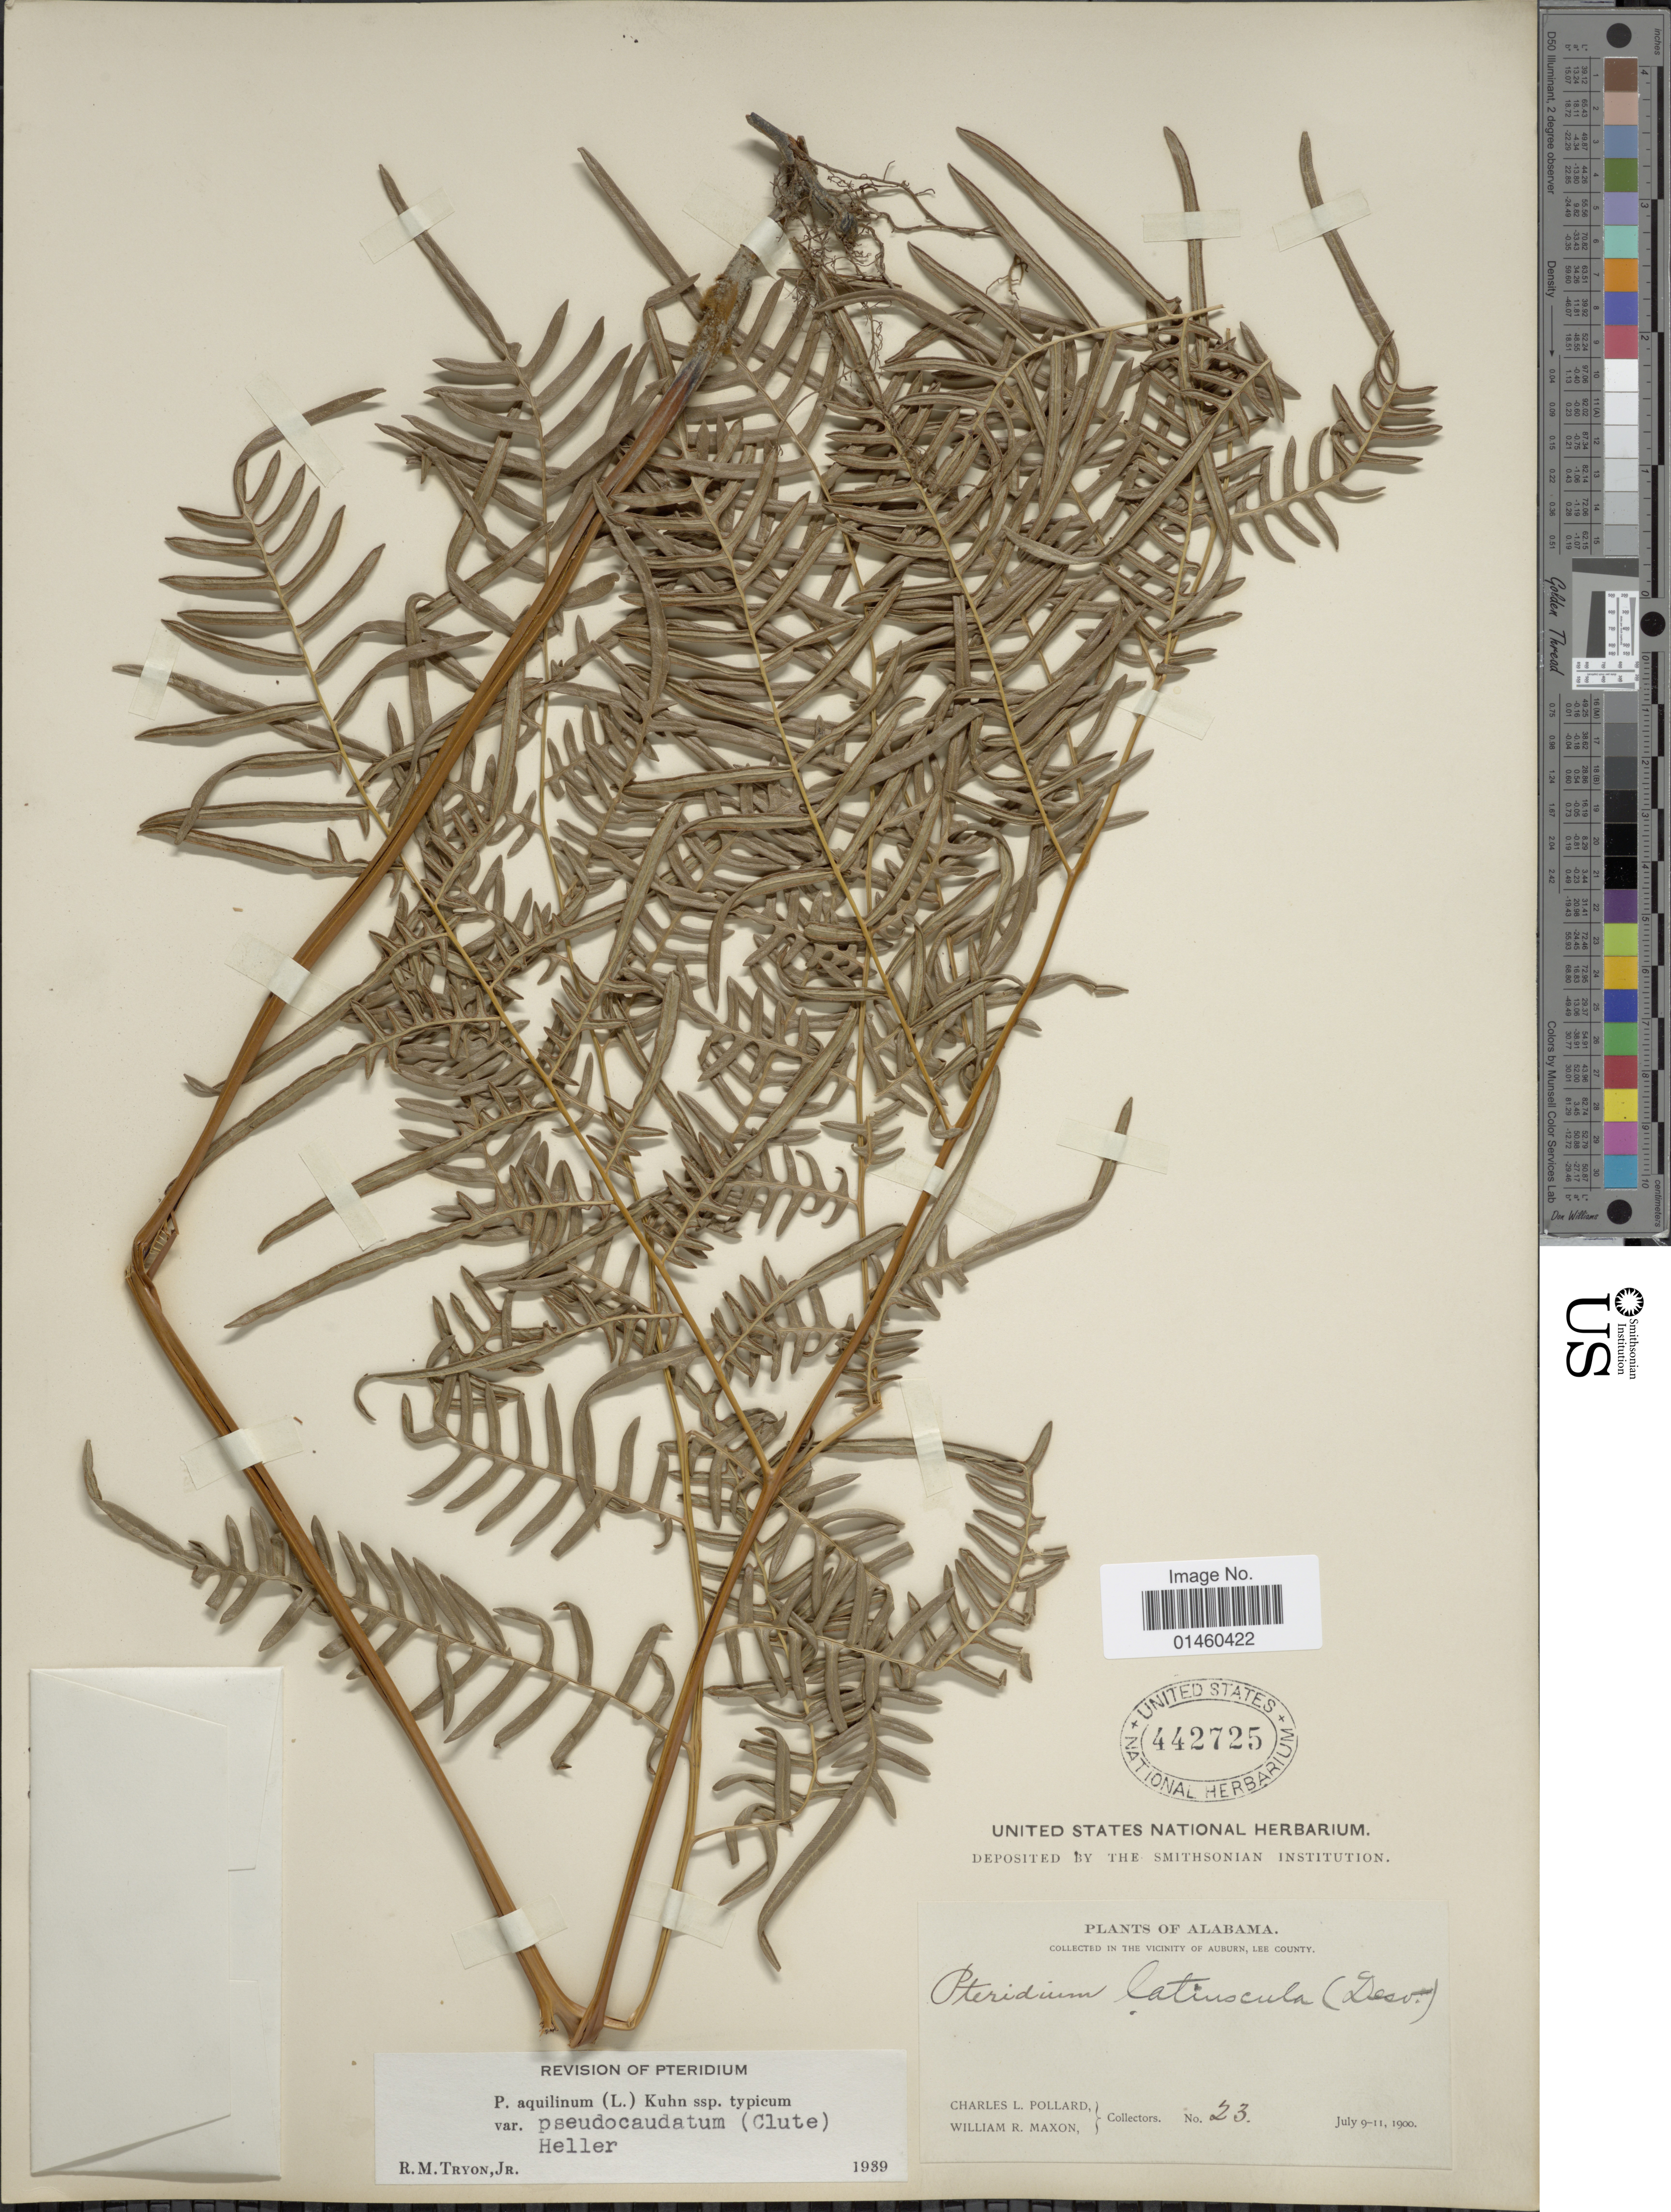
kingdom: Plantae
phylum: Tracheophyta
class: Polypodiopsida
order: Polypodiales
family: Dennstaedtiaceae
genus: Pteridium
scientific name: Pteridium aquilinum var. pseudocaudatum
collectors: C. L. Pollard & W. R. Maxon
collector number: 23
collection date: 1900-07-09/1900-07-11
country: United States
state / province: Alabama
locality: Vicinity of Auburn, Lee County.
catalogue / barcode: US 442725